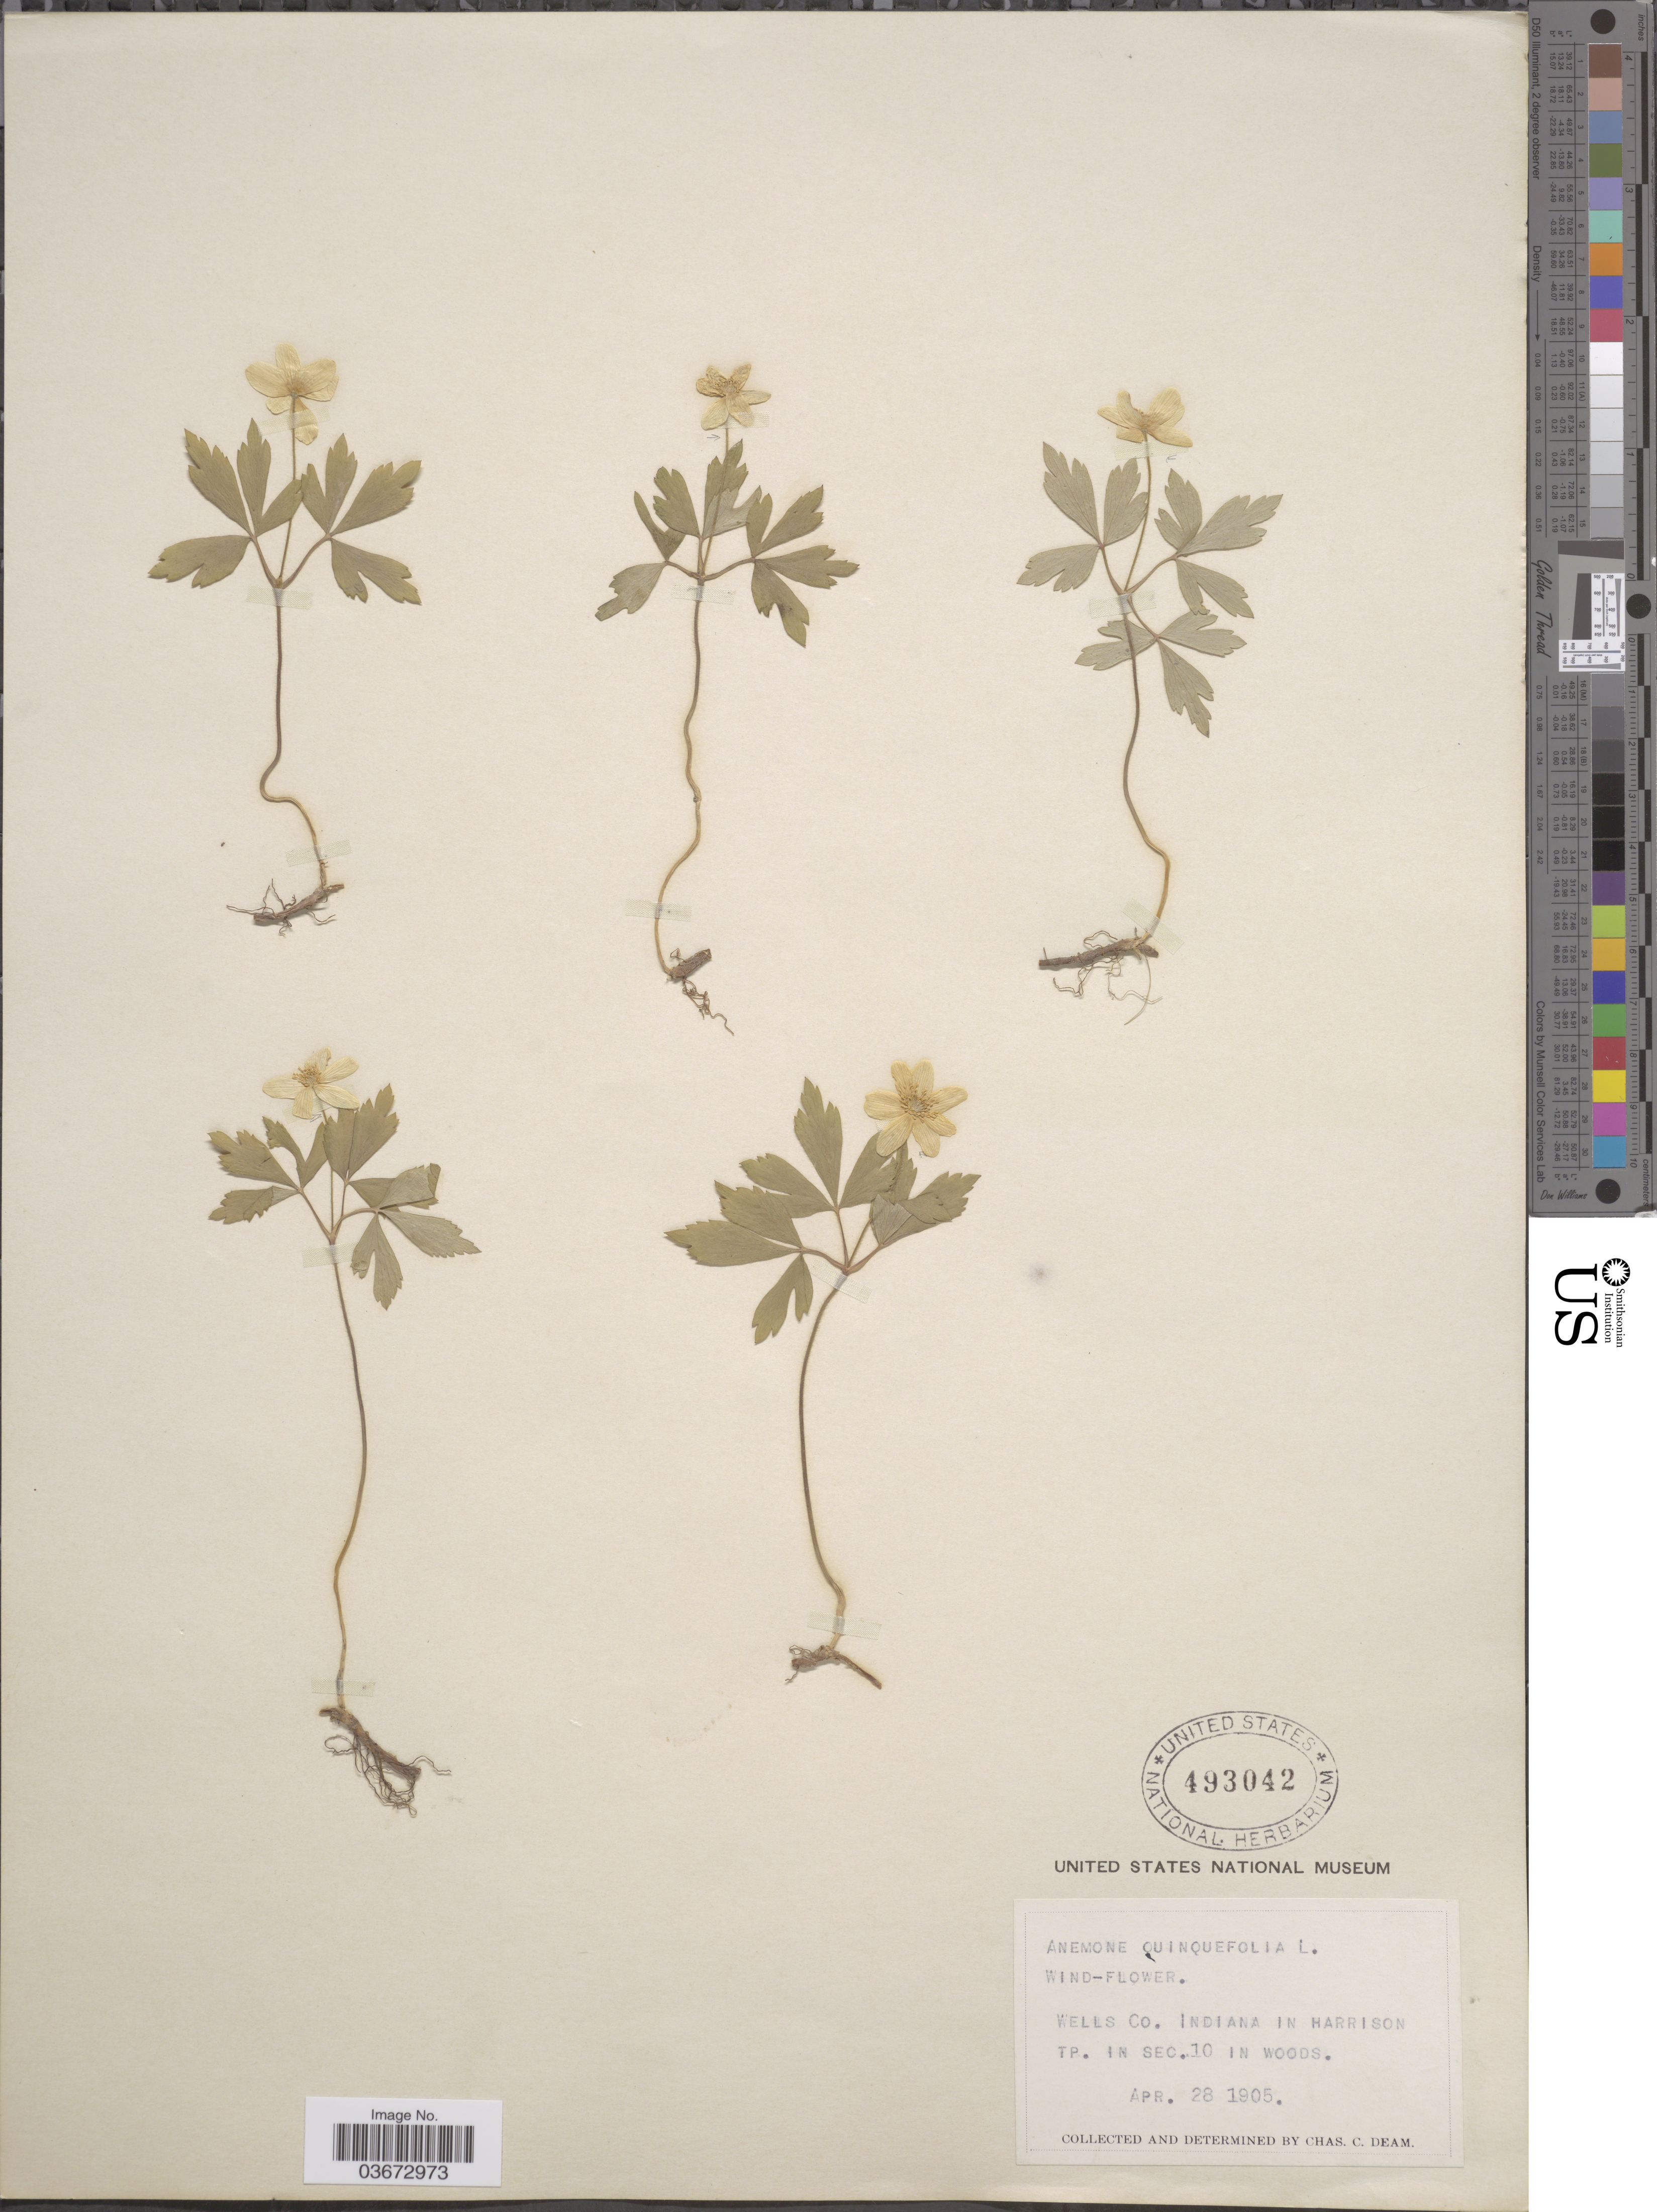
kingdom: Plantae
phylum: Tracheophyta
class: Magnoliopsida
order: Ranunculales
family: Ranunculaceae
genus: Anemone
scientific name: Anemone quinquefolia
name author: L.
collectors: C. C. Deam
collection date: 1905-04-28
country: United States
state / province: Indiana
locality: Wells Co. Indiana in Harrison Tp. in Sec.10 in woods.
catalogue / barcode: US 493042